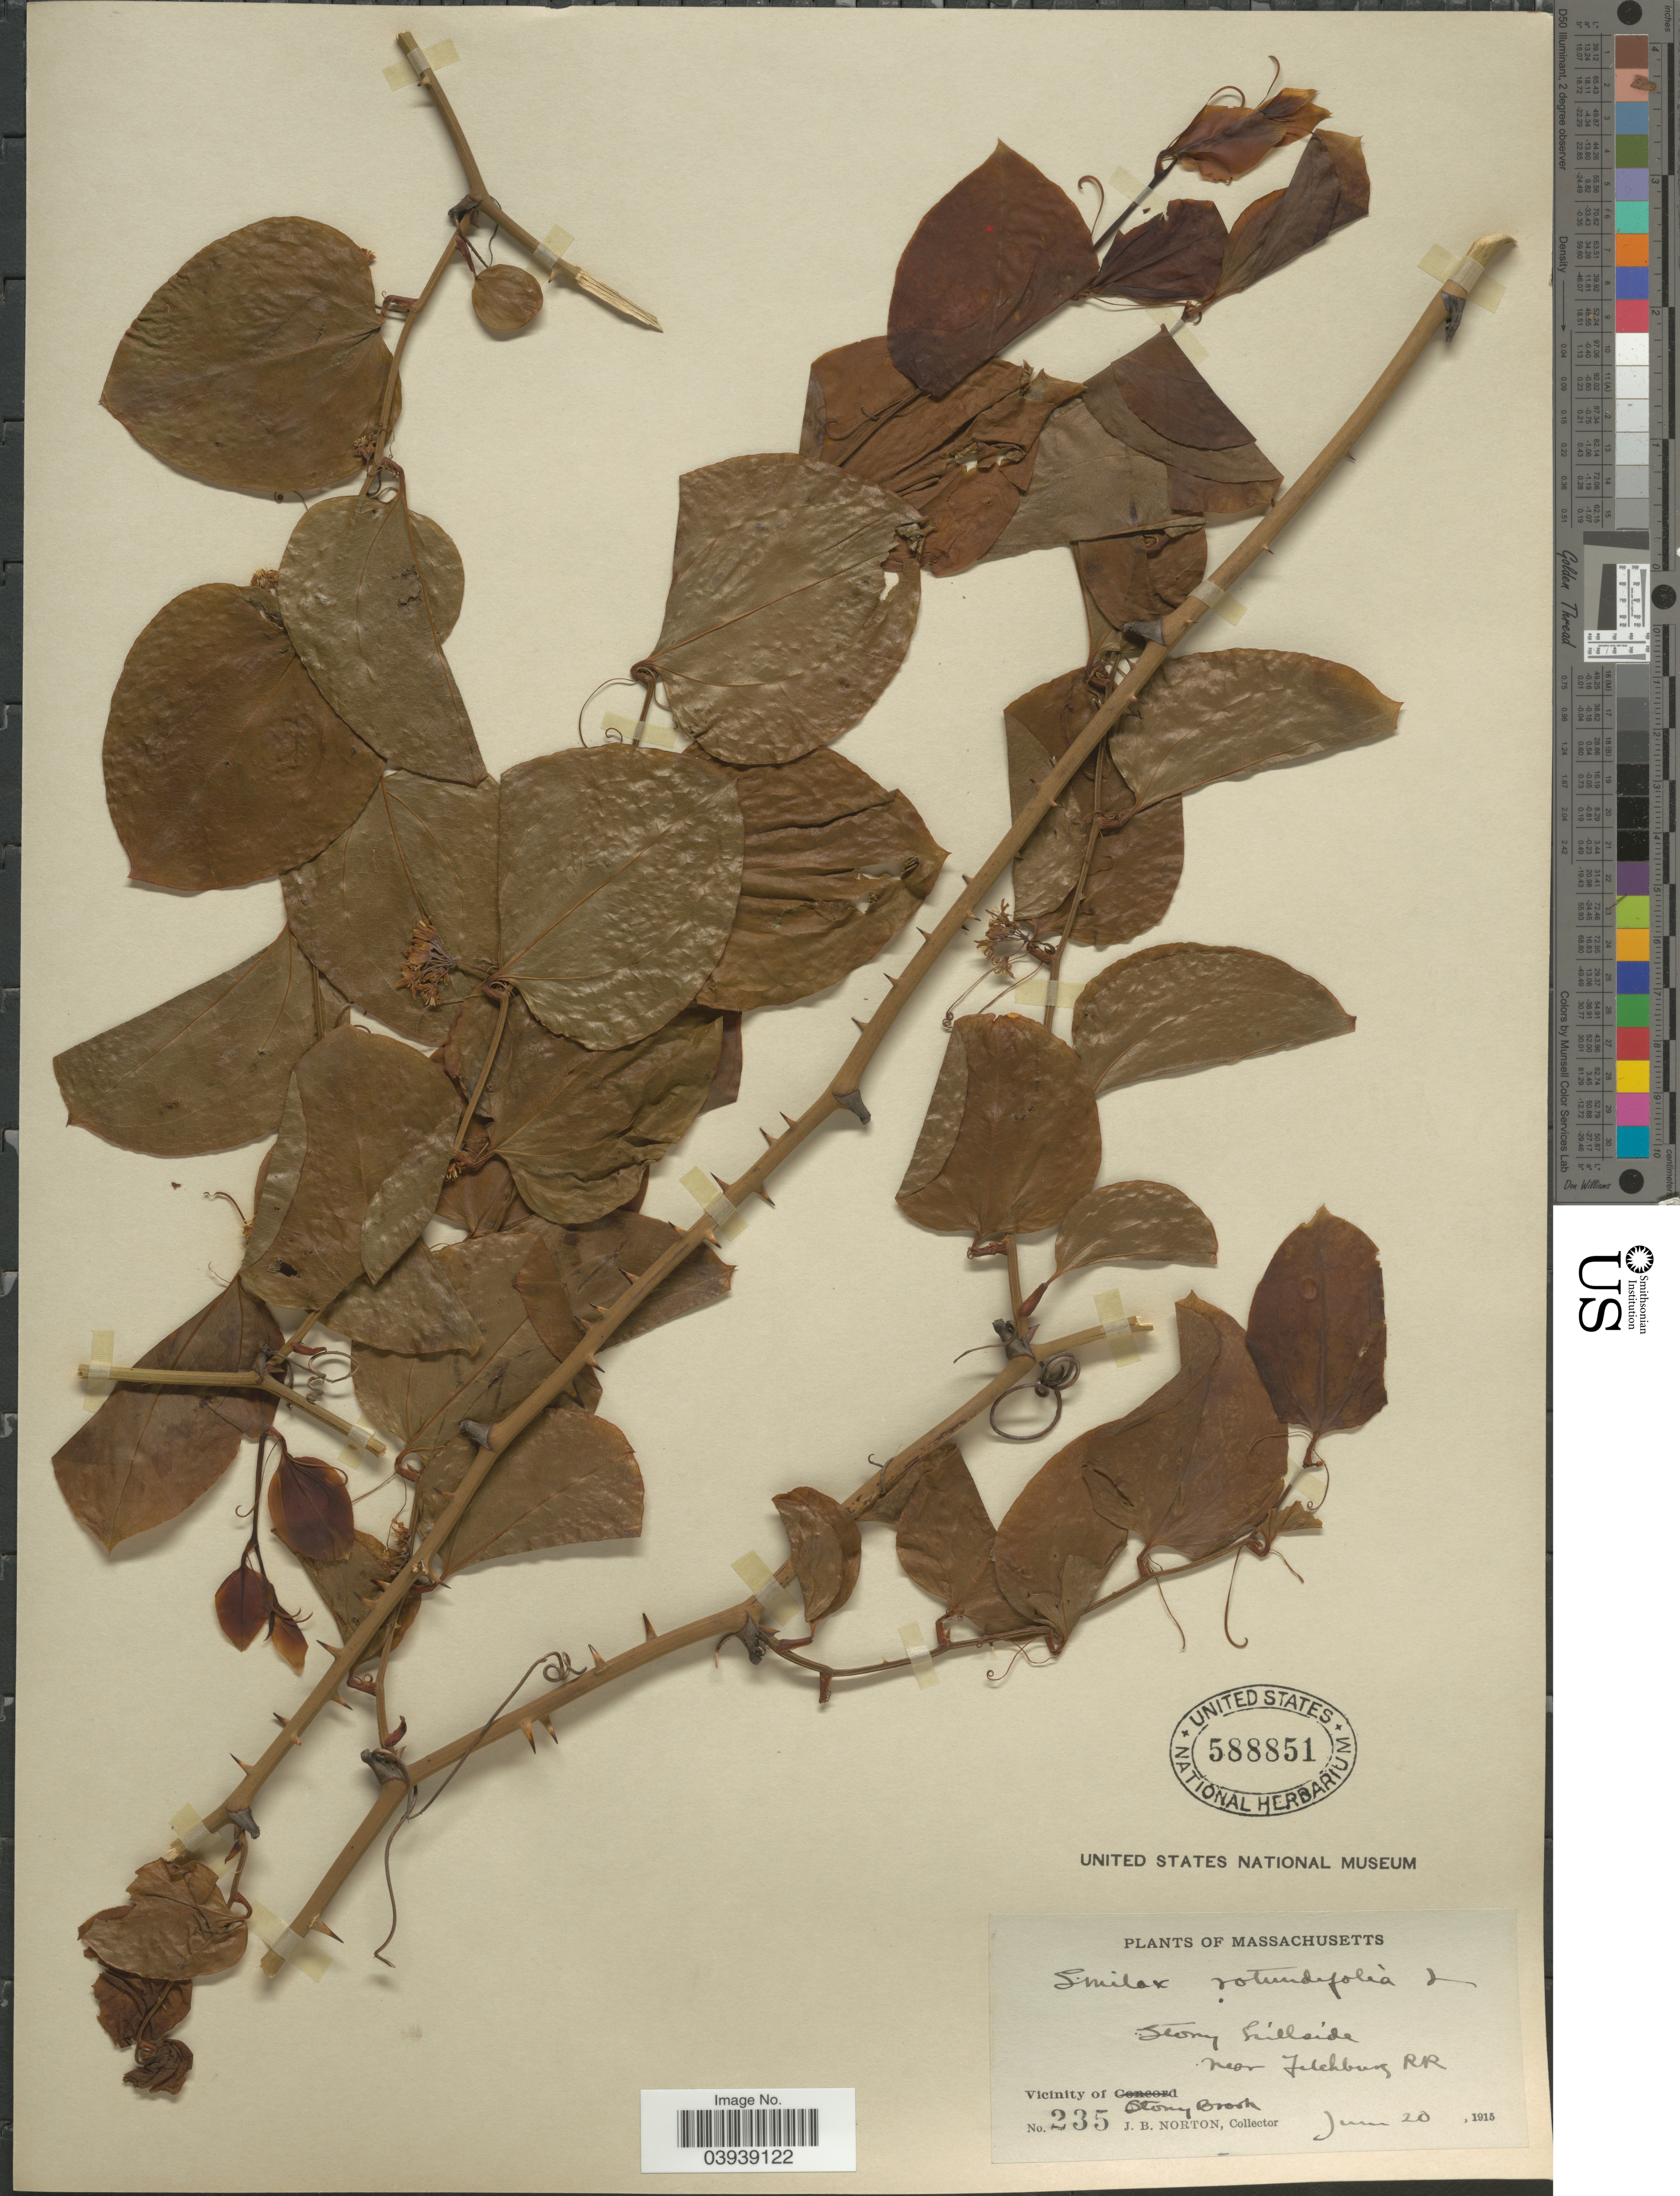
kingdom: Plantae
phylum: Tracheophyta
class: Liliopsida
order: Liliales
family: Smilacaceae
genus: Smilax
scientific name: Smilax rotundifolia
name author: L.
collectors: J. B. Norton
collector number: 235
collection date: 1915-06-20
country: United States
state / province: Massachusetts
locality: Stony hillside near Fitchburg RR. Vicinity of Stony Brook.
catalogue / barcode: US 588851